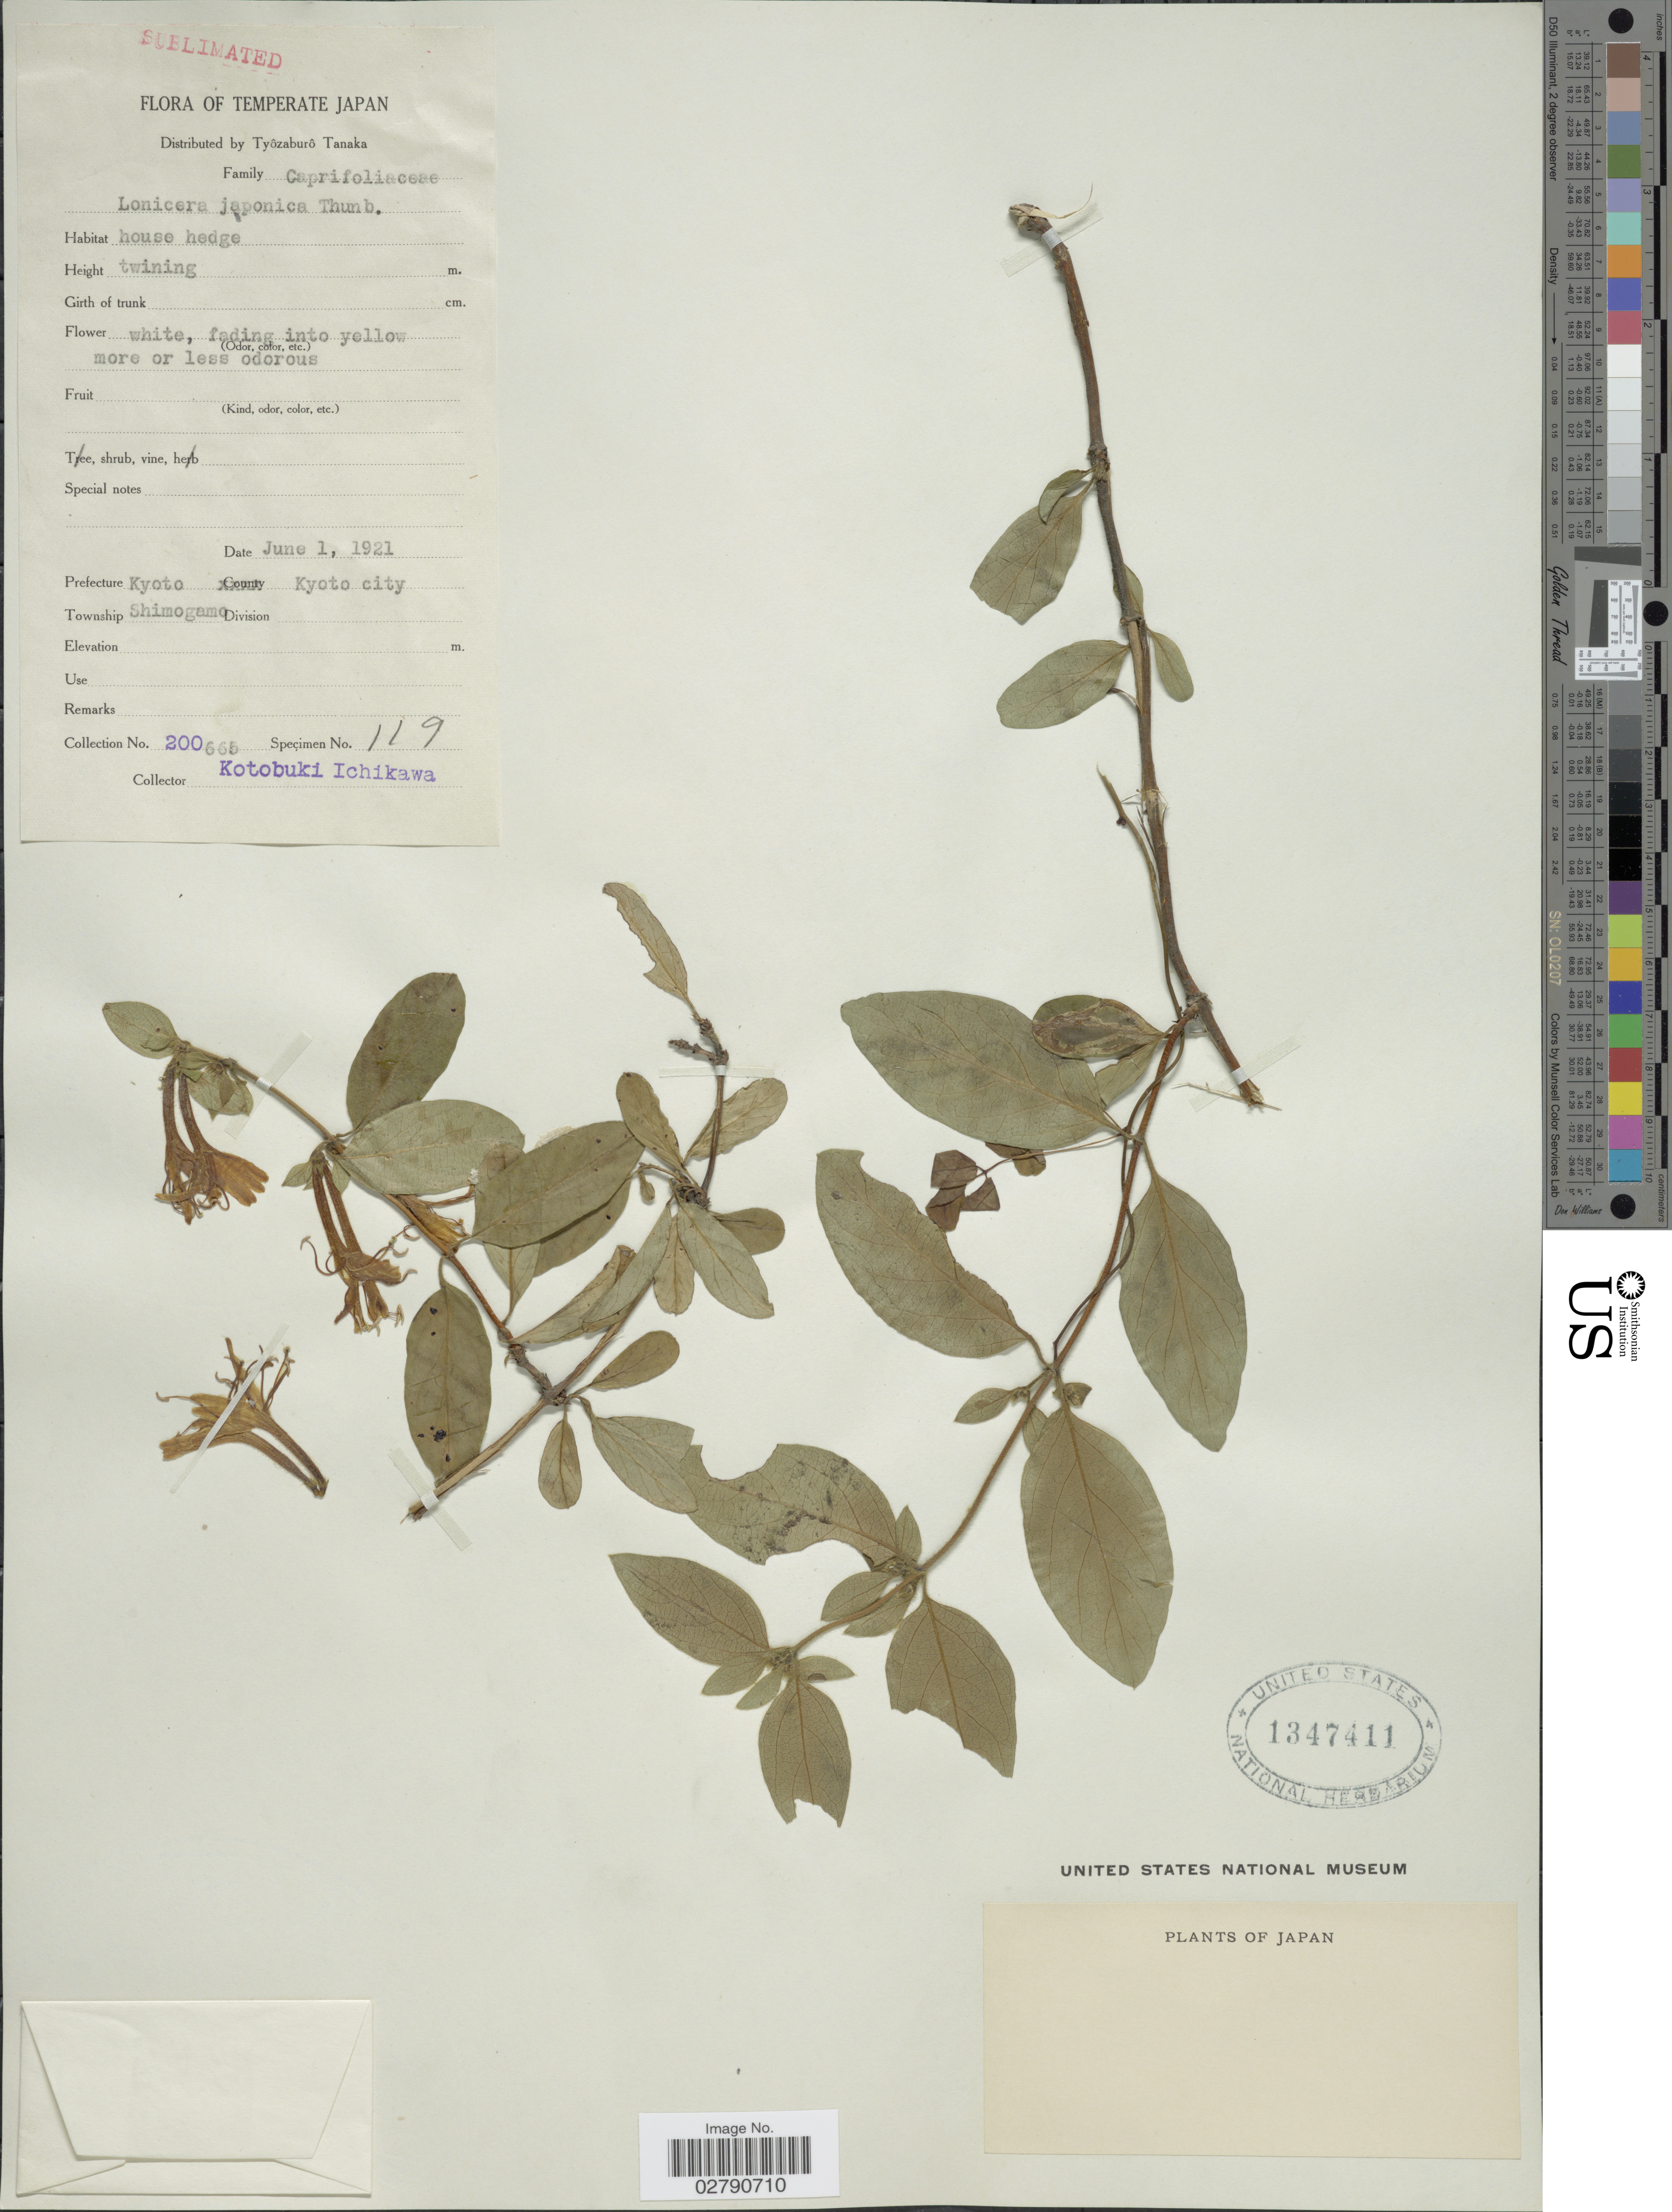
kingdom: Plantae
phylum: Tracheophyta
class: Magnoliopsida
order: Dipsacales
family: Caprifoliaceae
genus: Lonicera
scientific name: Lonicera japonica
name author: Thunb.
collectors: K. Ichikawa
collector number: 200/665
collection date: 1921-06-01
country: Japan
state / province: Kyoto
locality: Prefecture Kyoto, Kyoto City, Township Shimogamo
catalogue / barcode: US 1347411